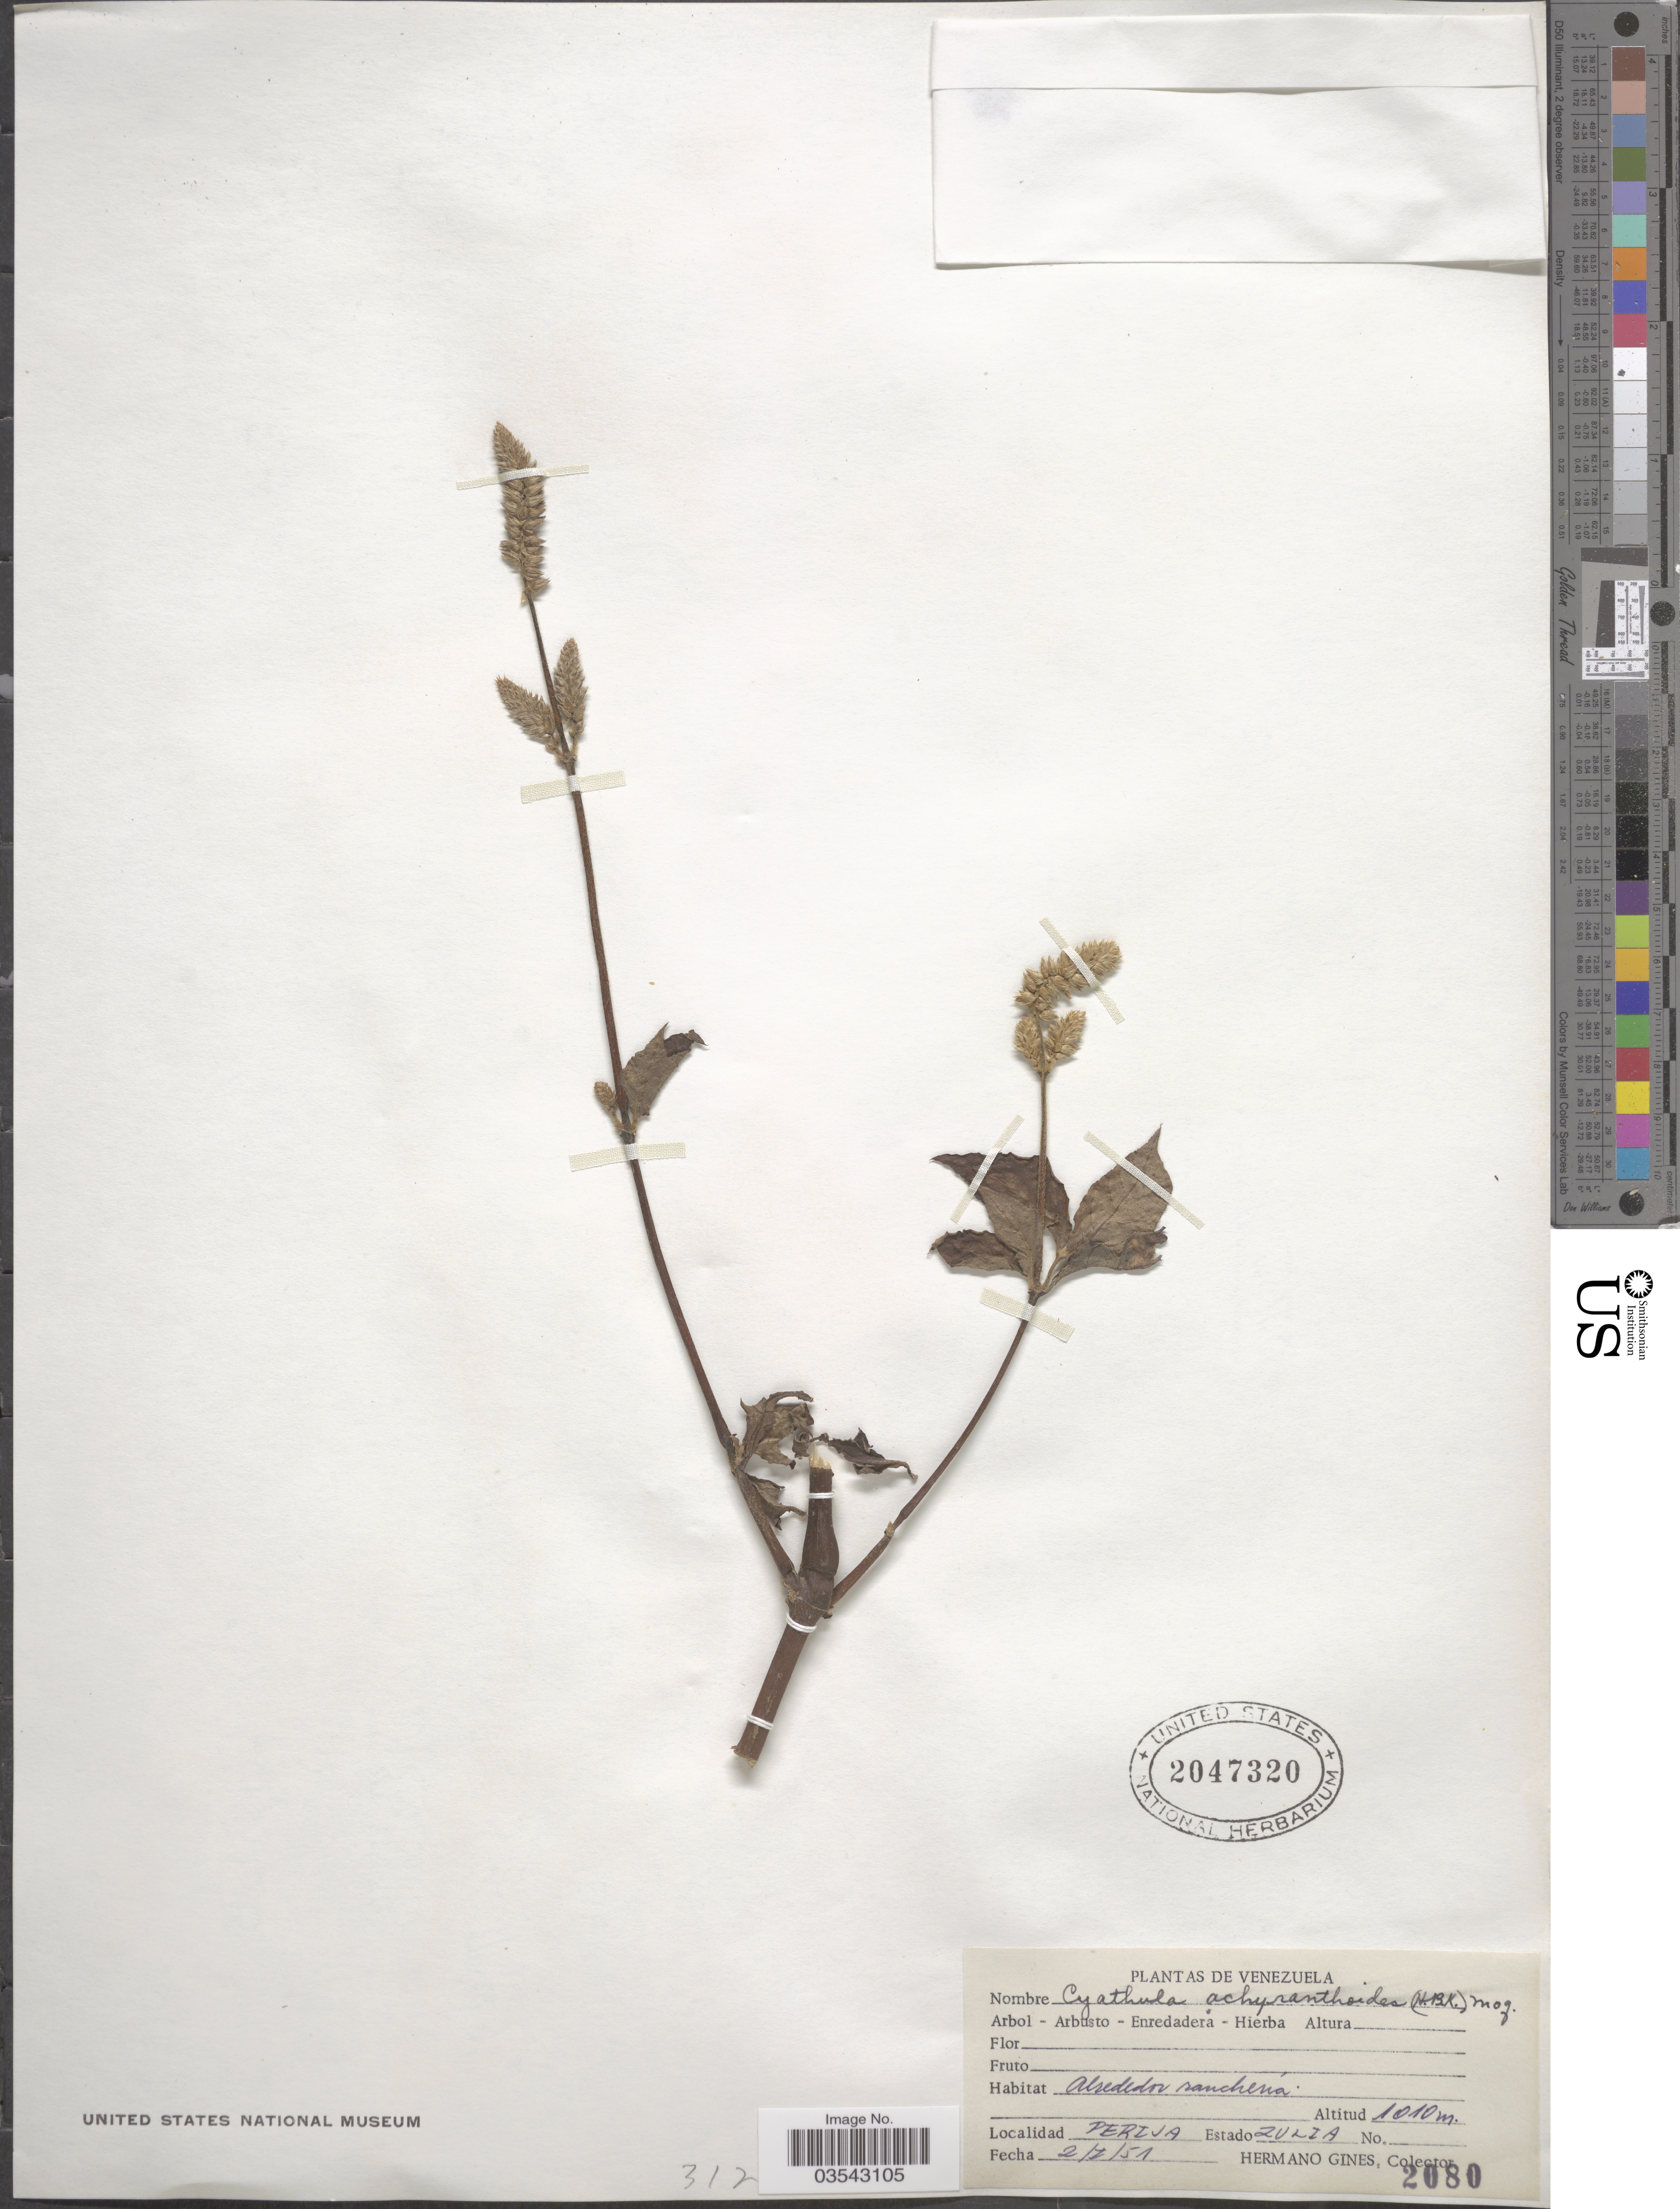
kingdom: Plantae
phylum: Tracheophyta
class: Magnoliopsida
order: Caryophyllales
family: Amaranthaceae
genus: Cyathula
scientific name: Cyathula achyranthoides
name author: (Kunth) Moq.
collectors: Bro. Gines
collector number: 2080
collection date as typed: Transcribed d/m/y: 2/1/51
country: Venezuela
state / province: Zulia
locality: Perija.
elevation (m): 1010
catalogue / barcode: US 2047320